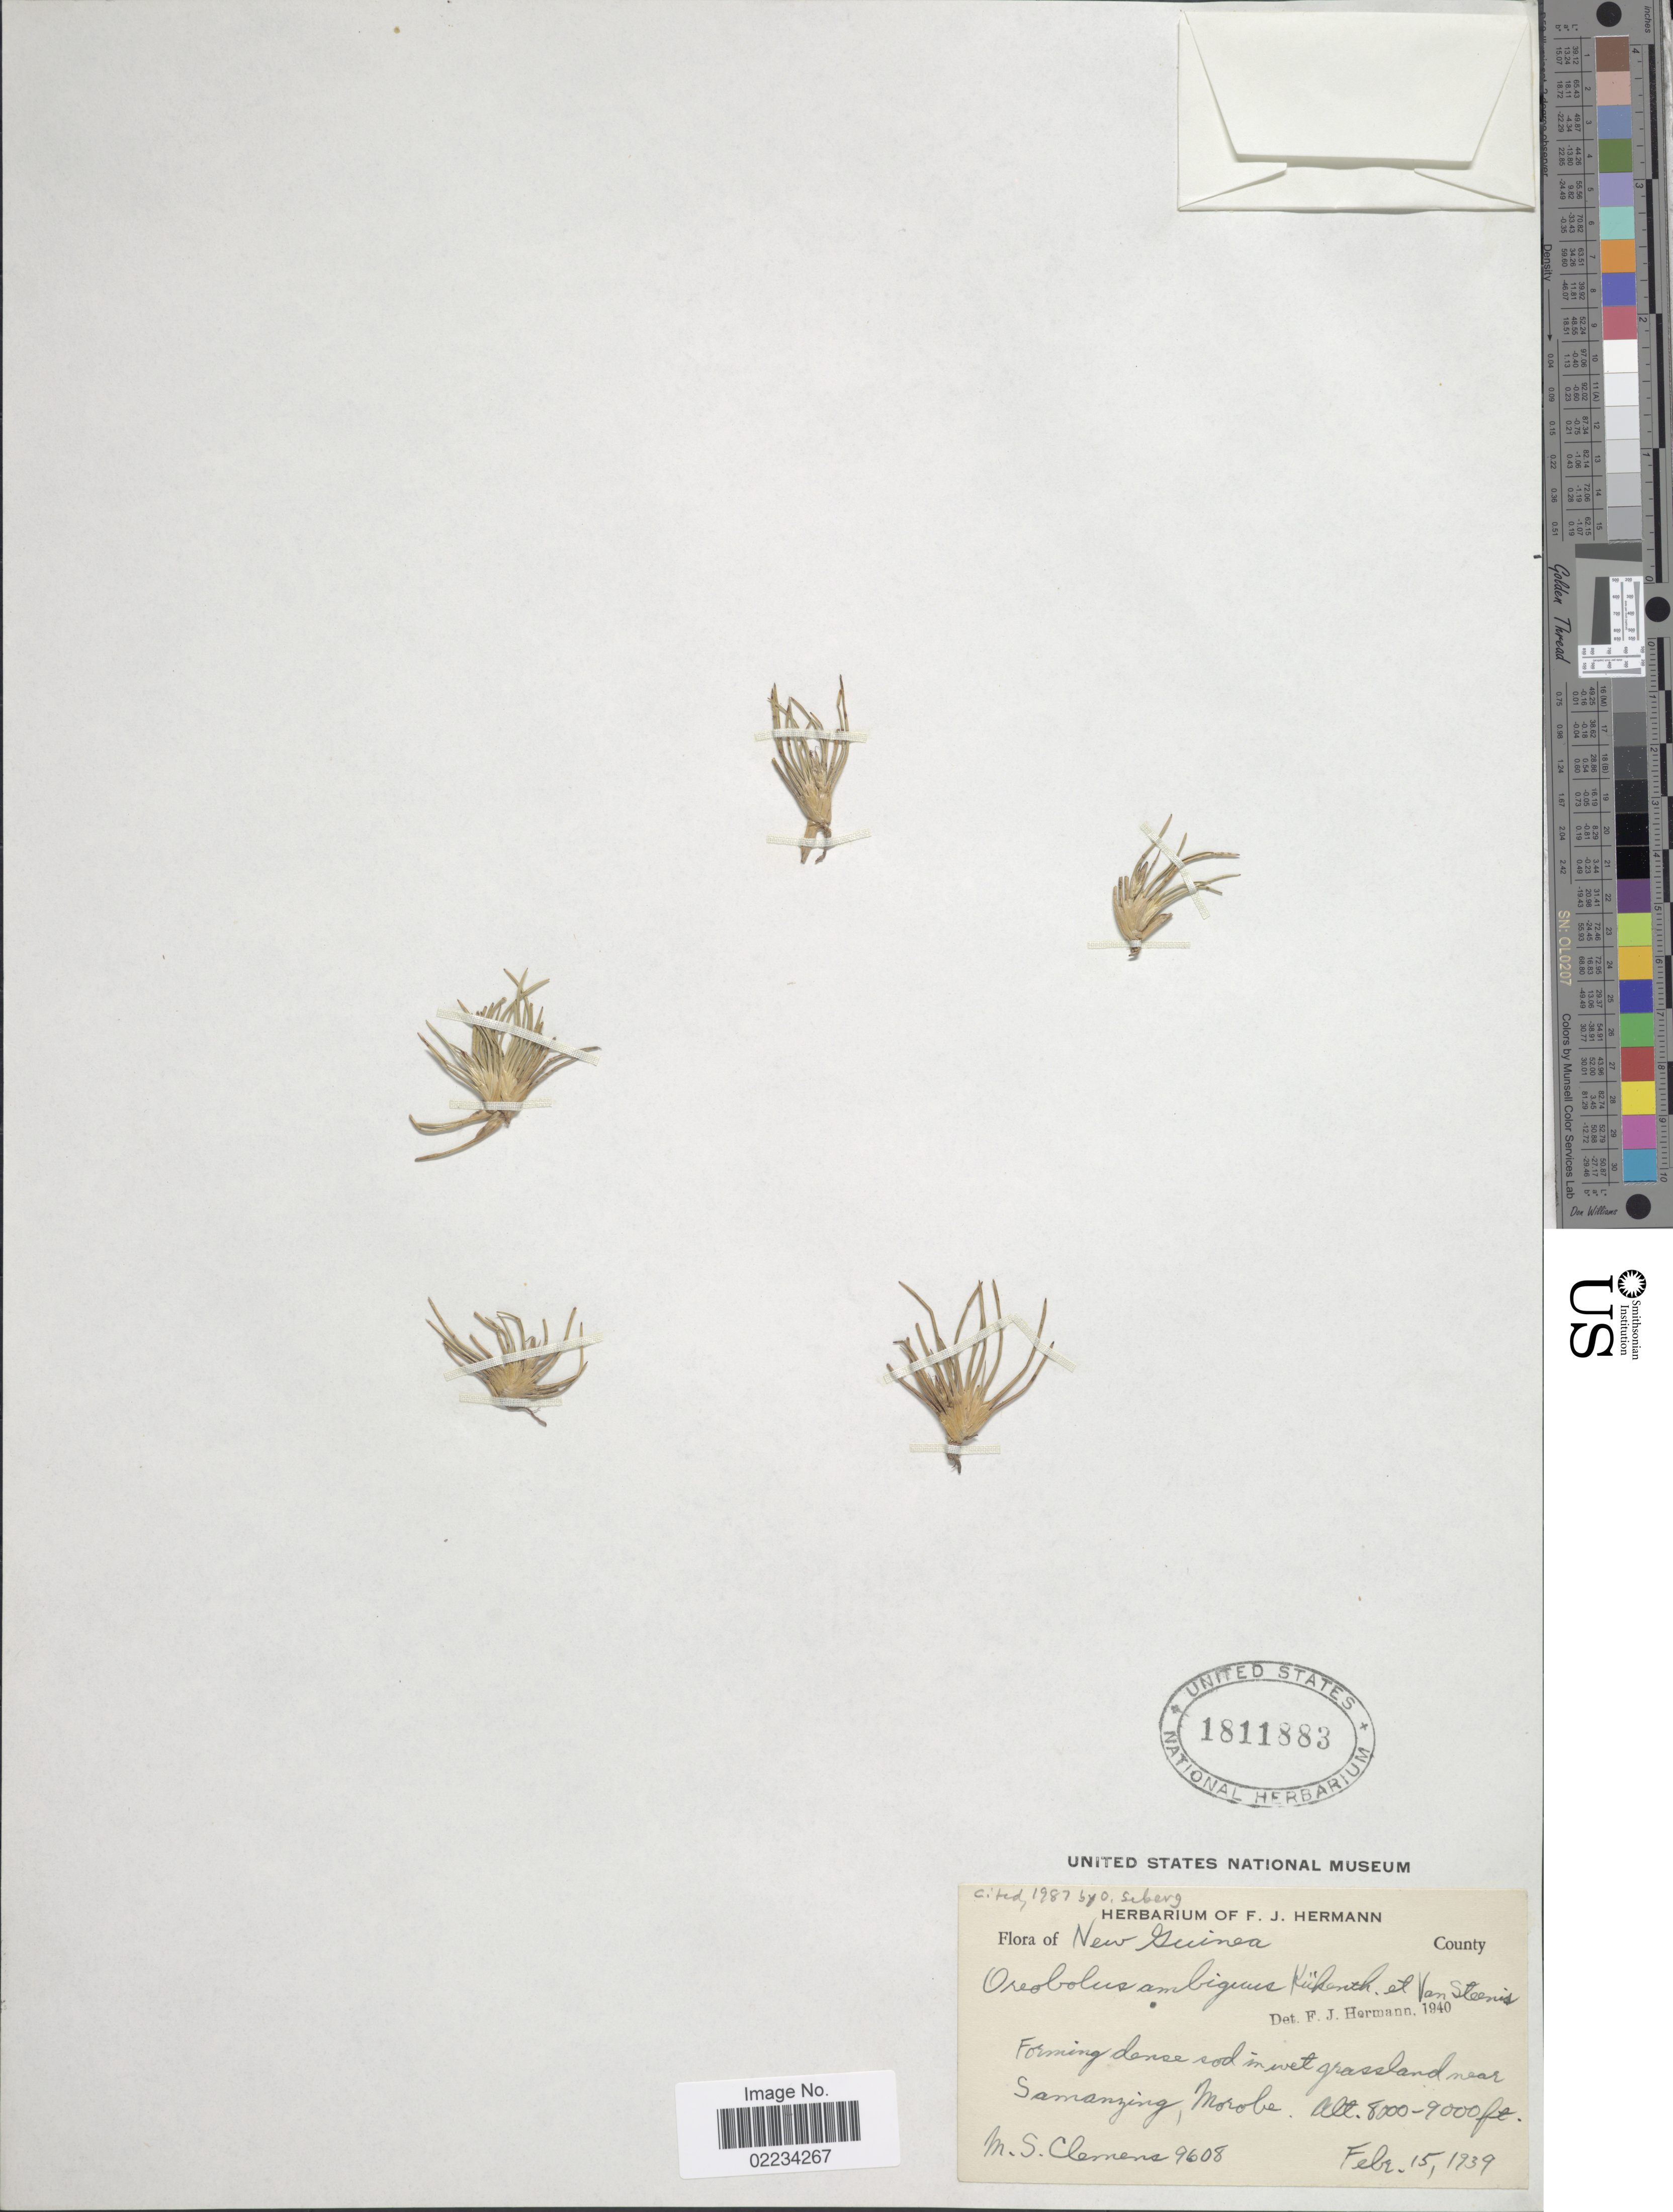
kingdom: Plantae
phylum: Tracheophyta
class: Liliopsida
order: Poales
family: Cyperaceae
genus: Oreobolus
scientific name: Oreobolus ambiguus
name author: Kük. & Steenis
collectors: M. S. Clemens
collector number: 9608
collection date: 1939-02-15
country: Papua New Guinea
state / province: Morobe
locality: New Guinea County, Forming dense sod in wet grassland near Samanzing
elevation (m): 2438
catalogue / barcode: US 1811883